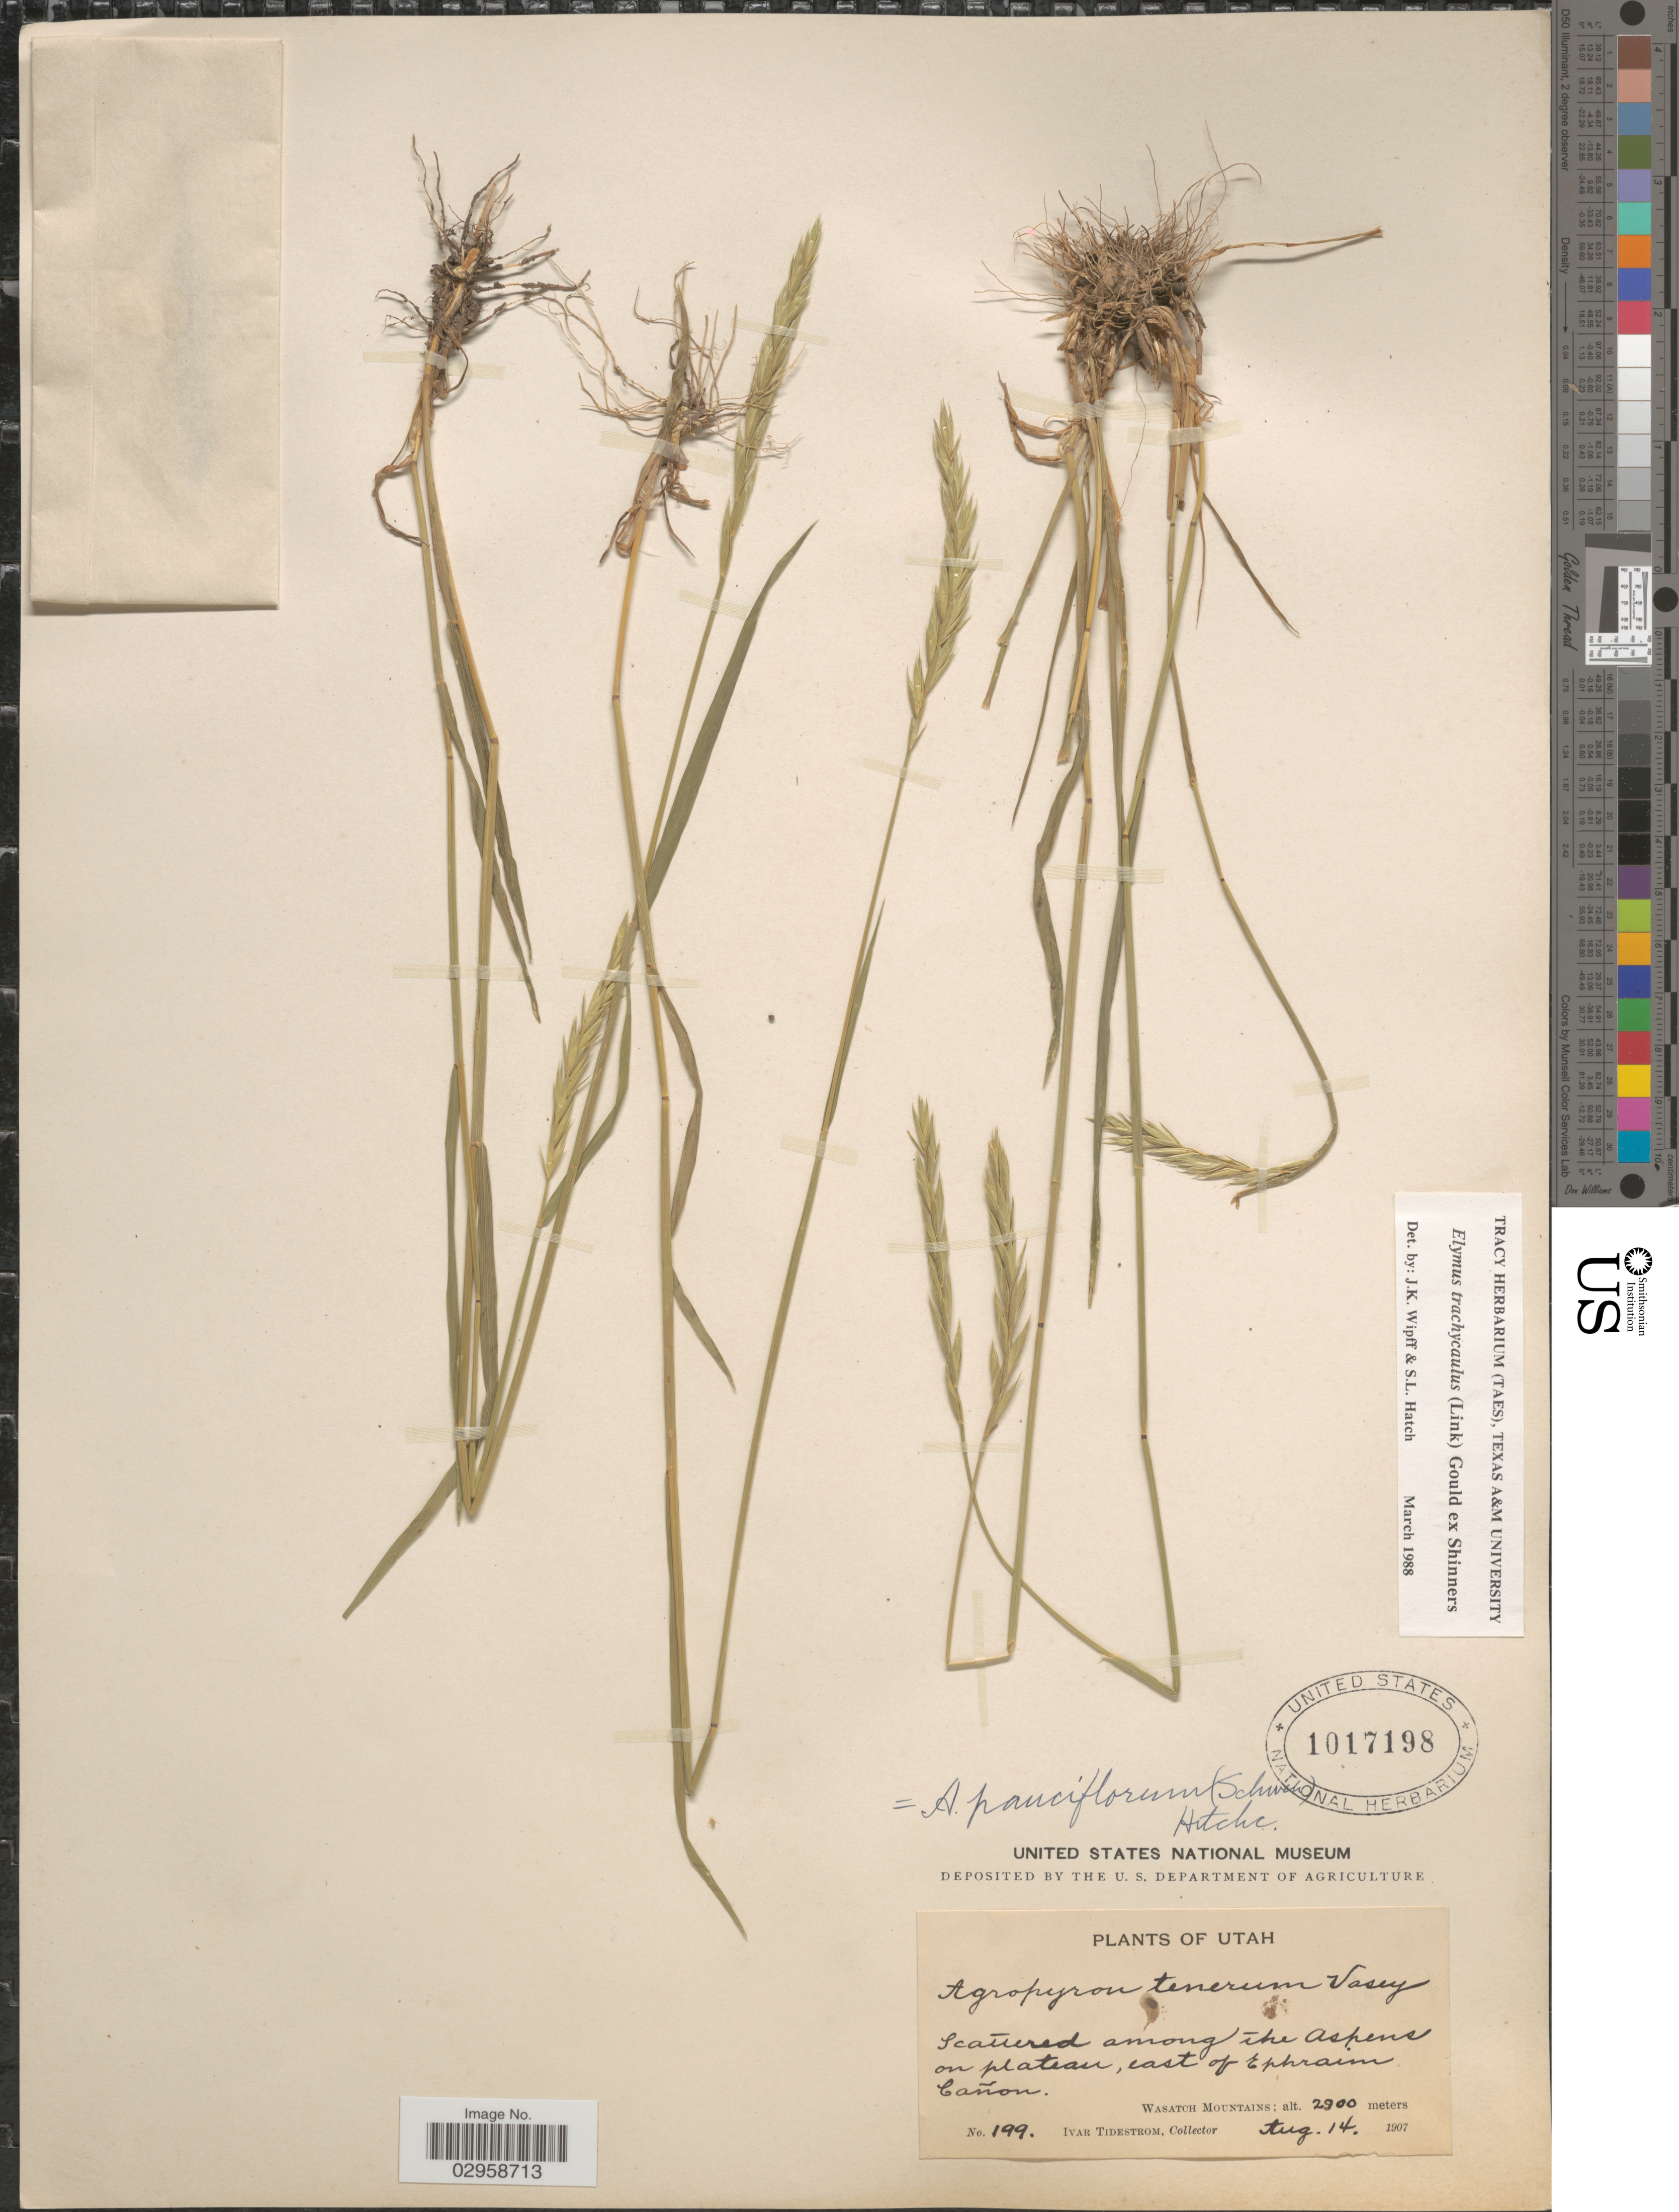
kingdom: Plantae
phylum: Tracheophyta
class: Liliopsida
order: Poales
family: Poaceae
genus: Elymus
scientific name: Elymus trachycaulus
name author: (Link) Gould ex Shinners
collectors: I. F. Tidestrom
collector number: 199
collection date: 1907-08-14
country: United States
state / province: Utah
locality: Among the Aspens on plateau, east of Ephraim Cañon. Wasatch Mountains.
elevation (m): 2900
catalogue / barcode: US 1017198